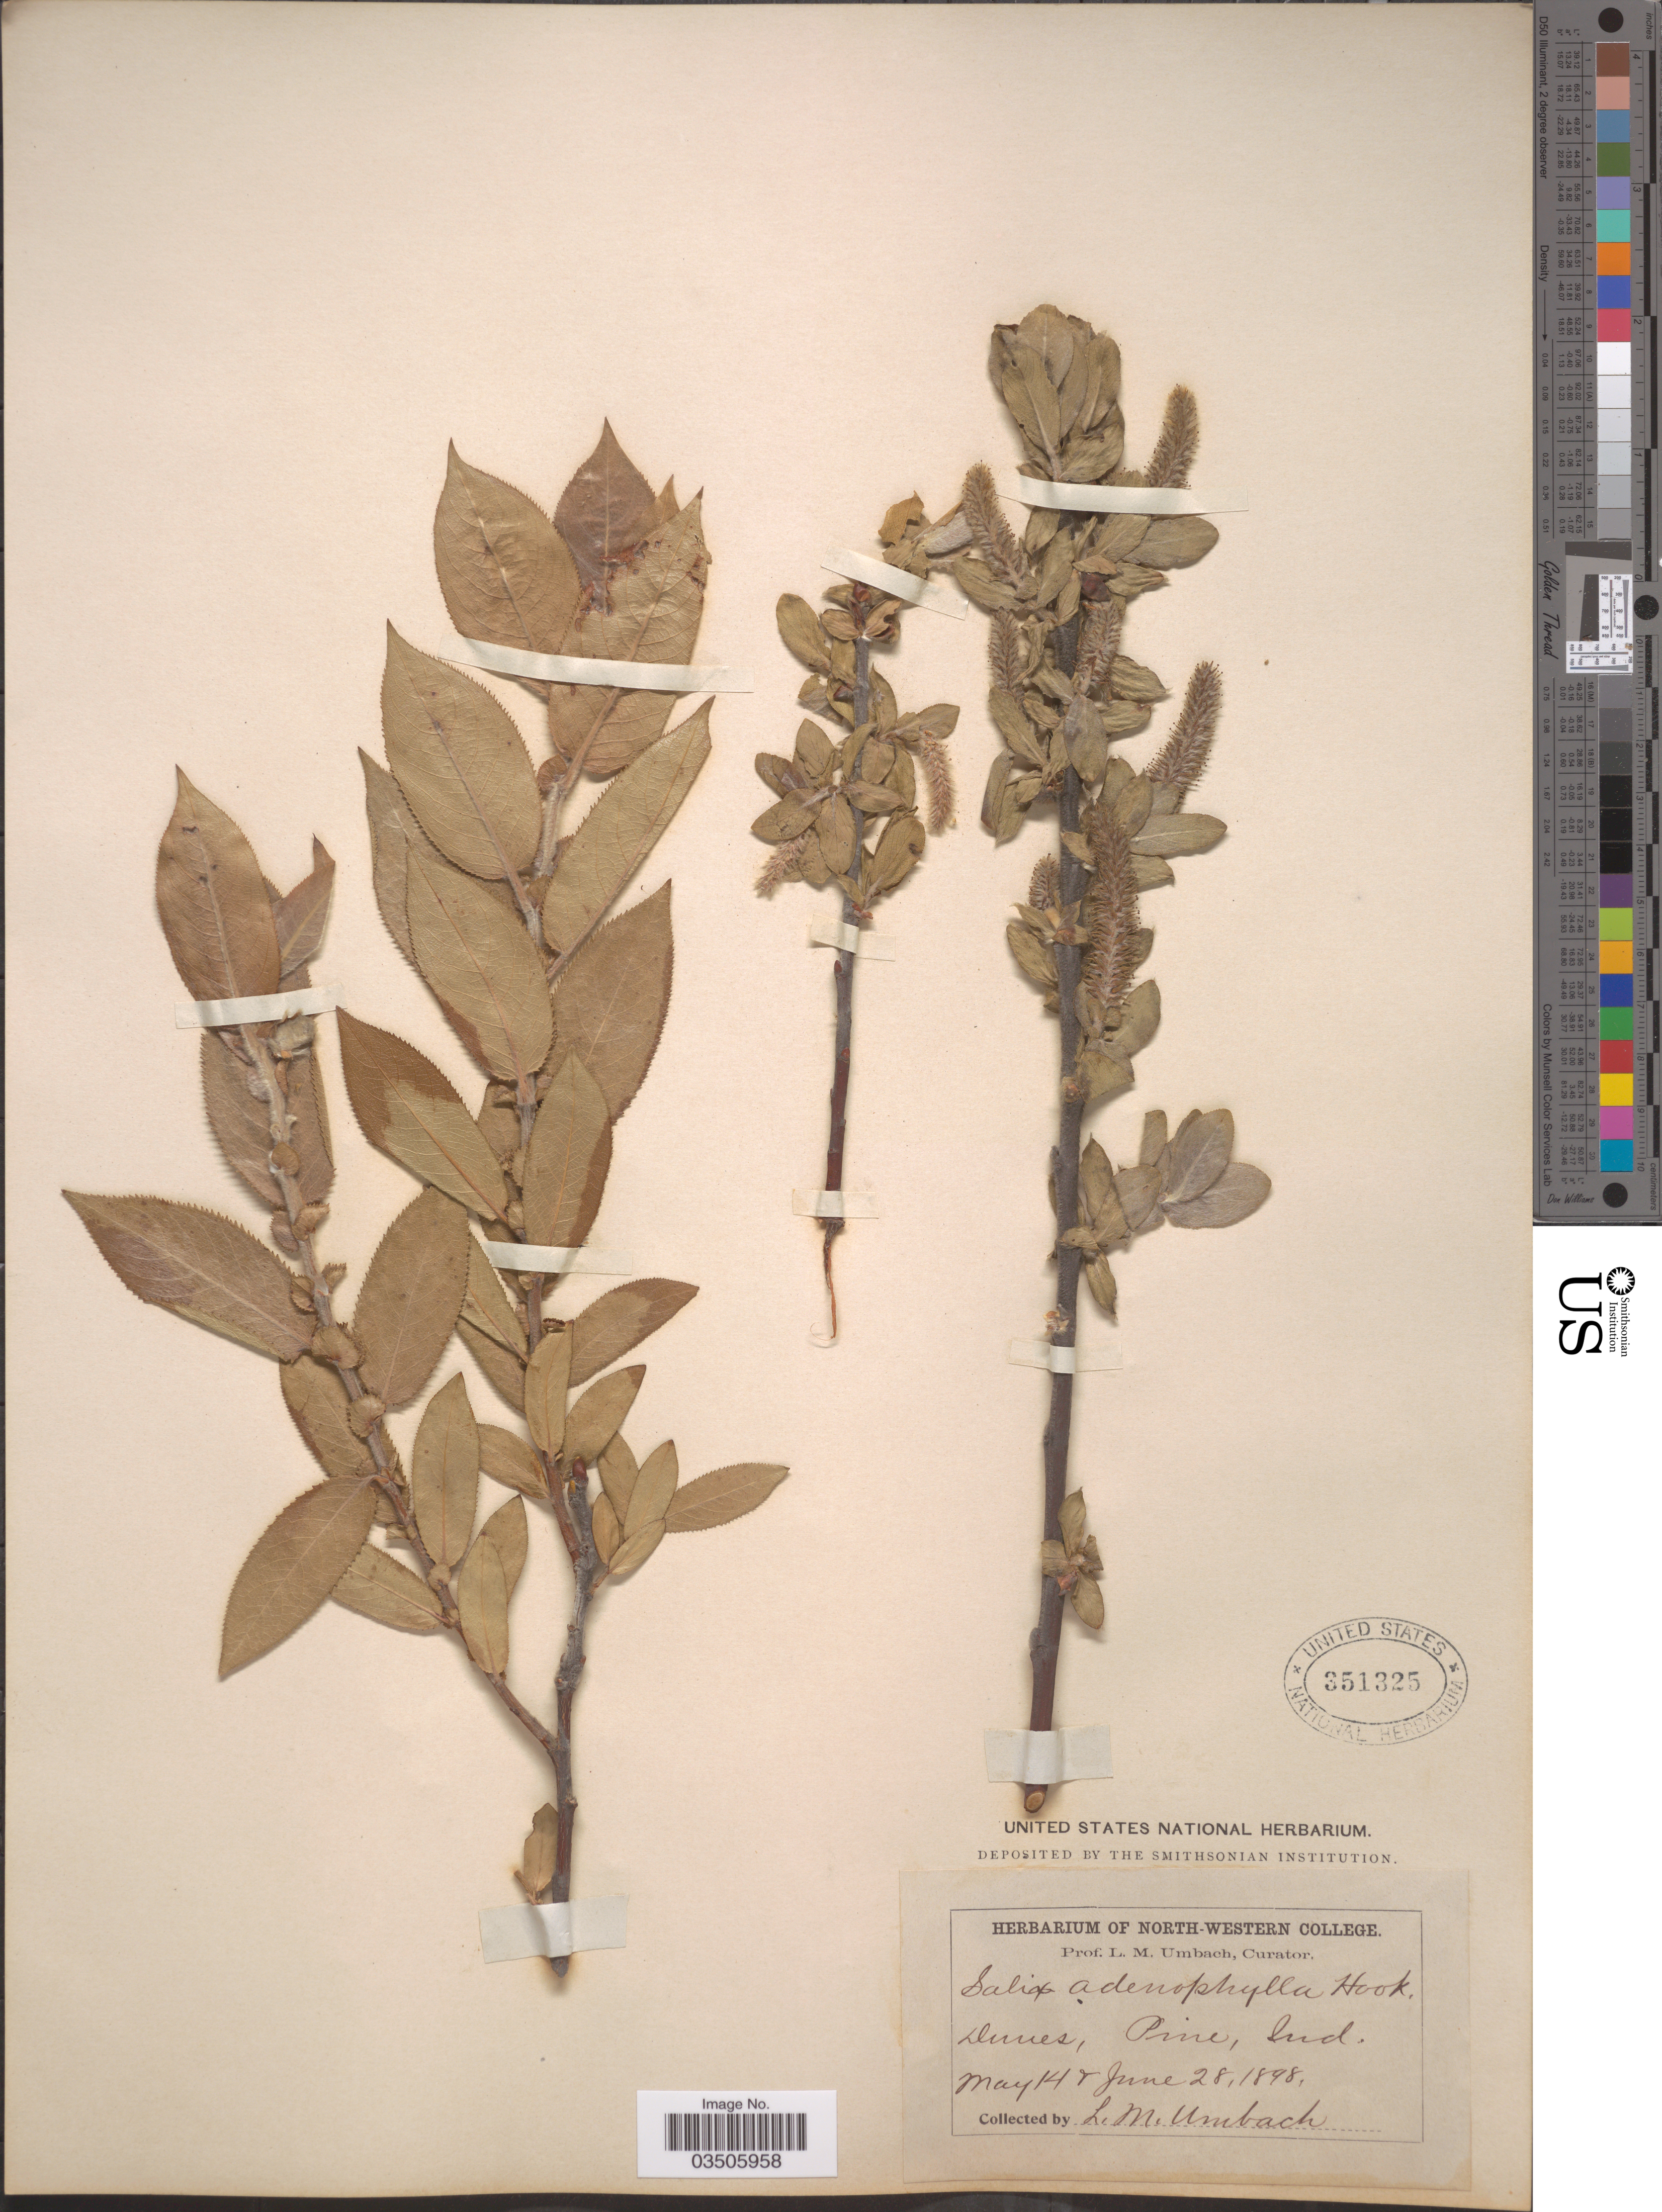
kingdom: Plantae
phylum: Tracheophyta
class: Magnoliopsida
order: Malpighiales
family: Salicaceae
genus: Salix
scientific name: Salix syrticola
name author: Fernald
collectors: L. M. Umbach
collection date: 1898-05-14/1898-06-28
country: United States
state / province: Indiana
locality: Dunes, Pine.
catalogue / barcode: US 351325